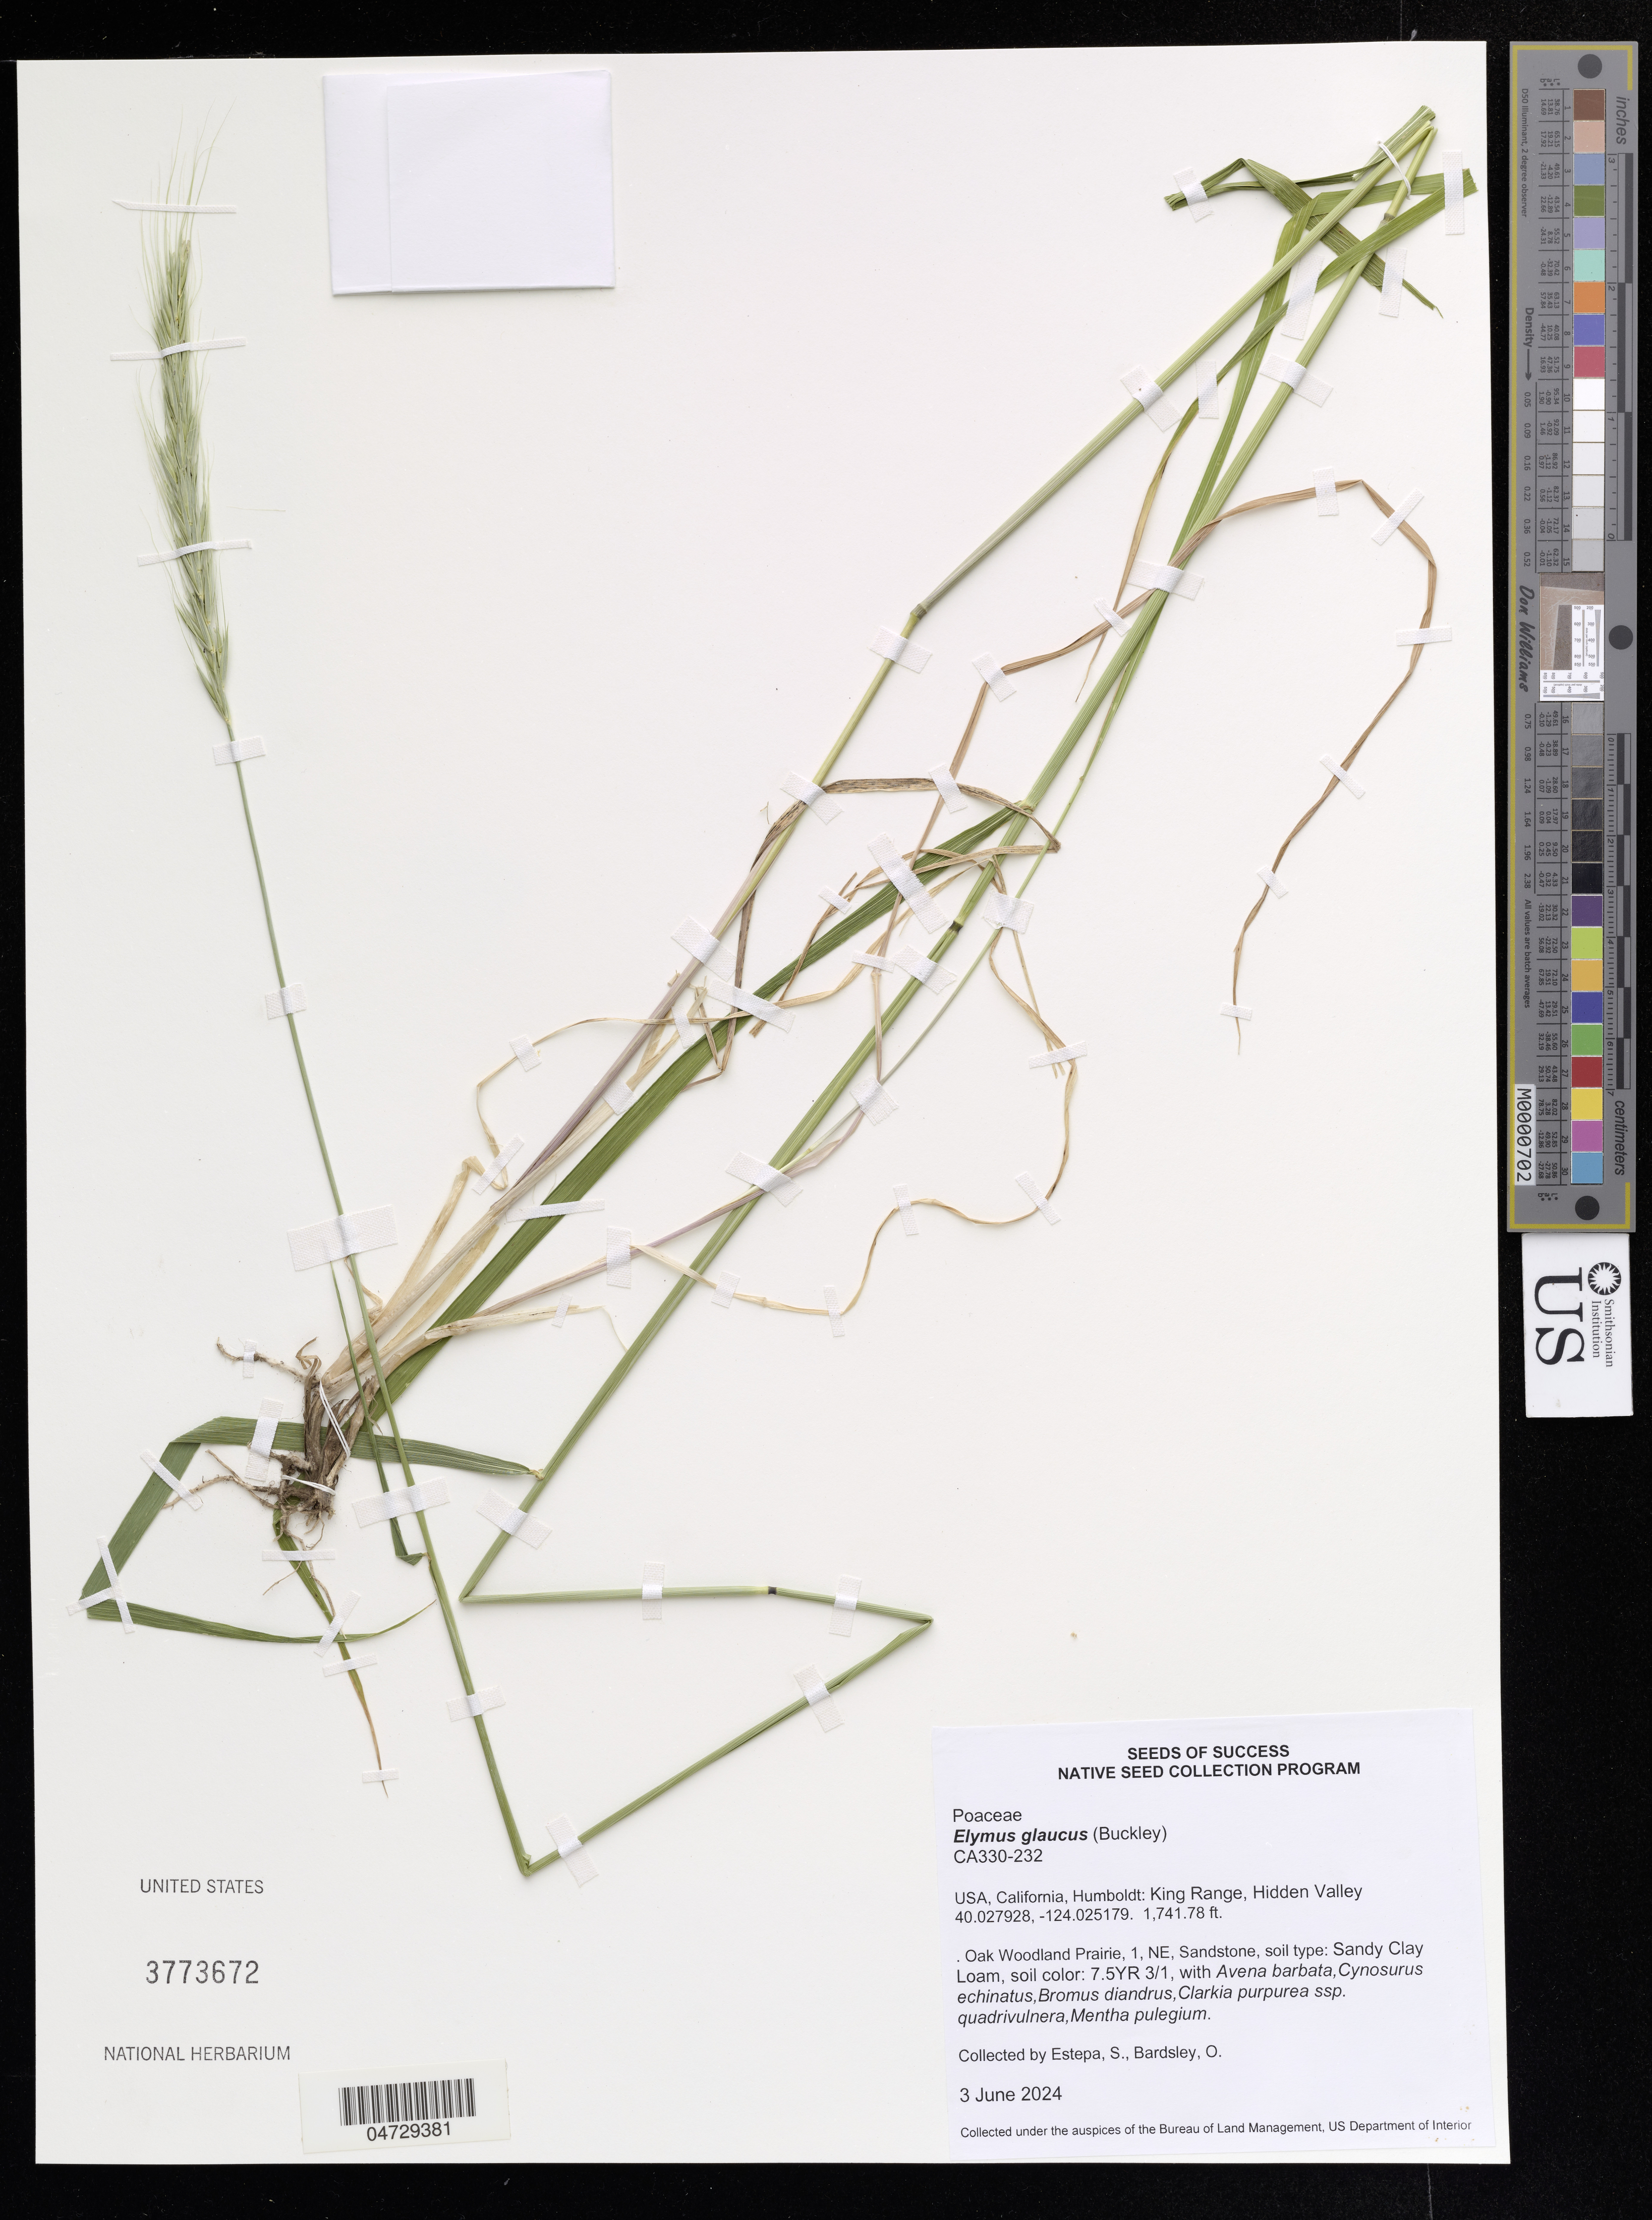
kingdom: Plantae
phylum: Tracheophyta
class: Liliopsida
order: Poales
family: Poaceae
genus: Elymus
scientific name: Elymus glaucus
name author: Buckley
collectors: S. Estepa & O. Bardsley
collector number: CA330-232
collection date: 2024-06-03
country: United States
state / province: California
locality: Humboldt: King Range, Hidden Valley.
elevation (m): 522.66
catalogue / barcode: US 3773672